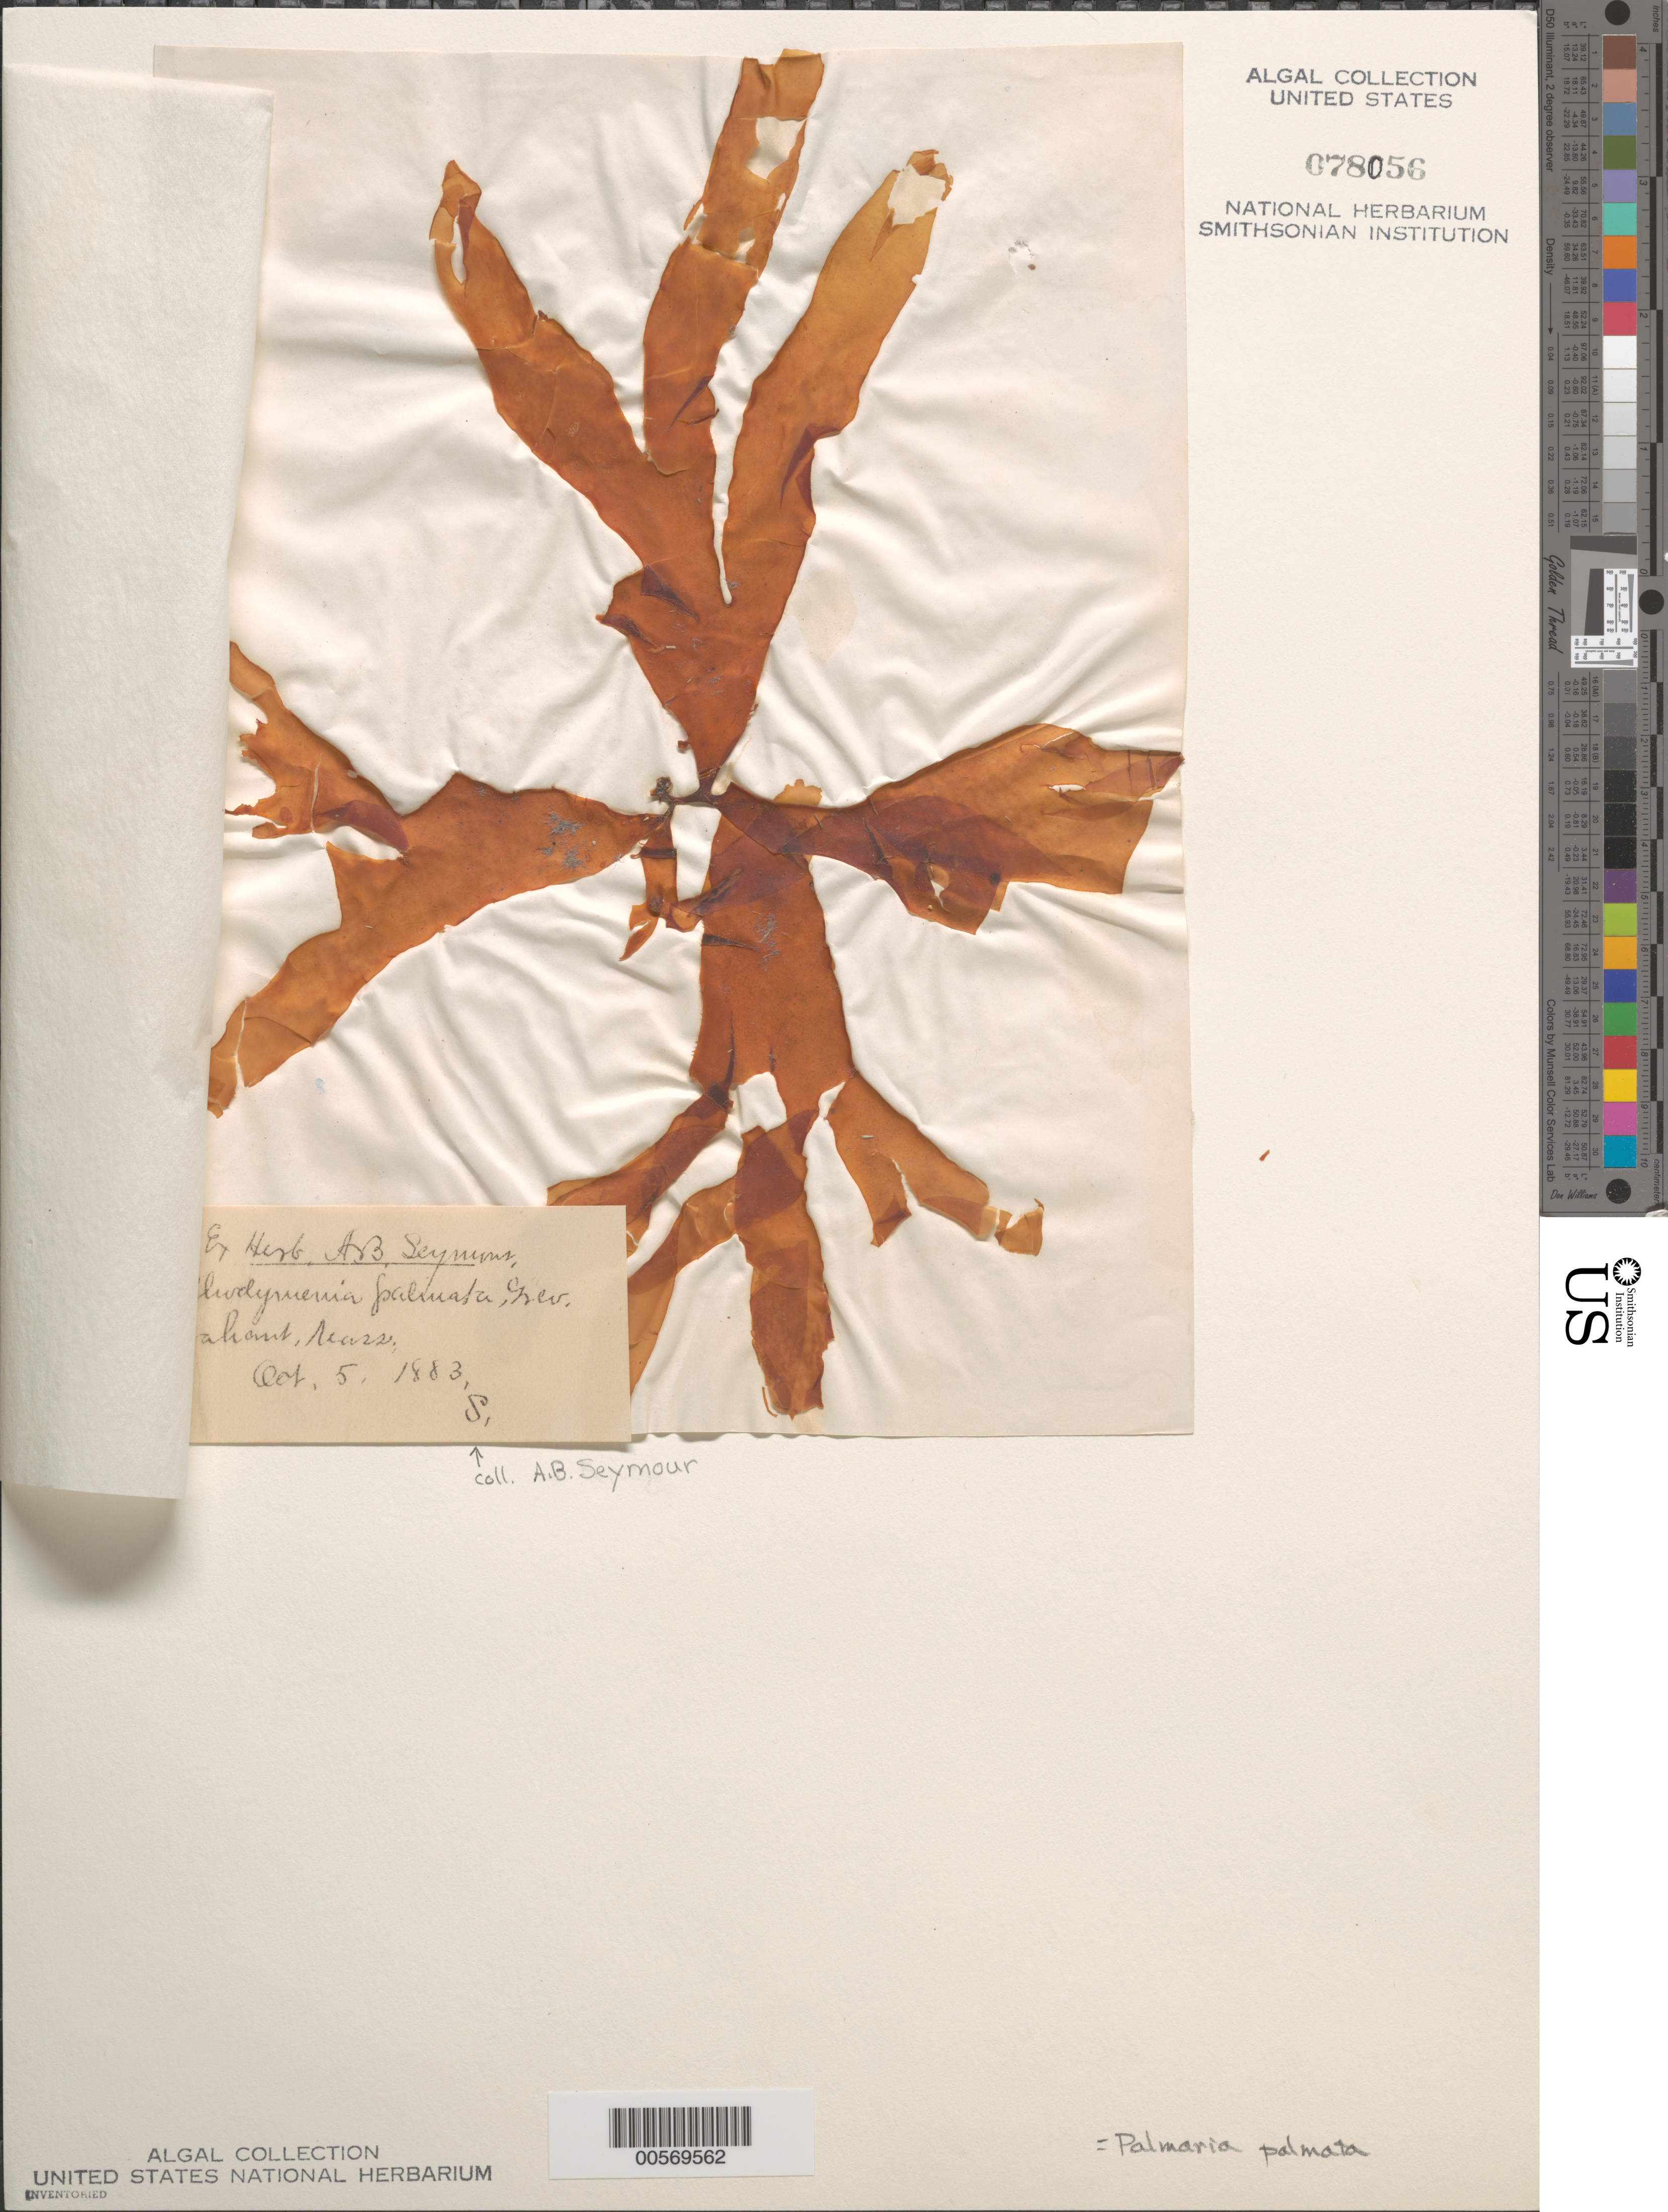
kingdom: Plantae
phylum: Rhodophyta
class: Florideophyceae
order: Palmariales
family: Palmariaceae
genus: Palmaria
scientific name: Palmaria palmata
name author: (L.) F. Weber & D. Mohr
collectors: A. Seymour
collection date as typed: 05 Oct 1883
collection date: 1883-10-05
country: United States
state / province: Massachusetts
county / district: Essex County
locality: Nahant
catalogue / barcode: US 78056